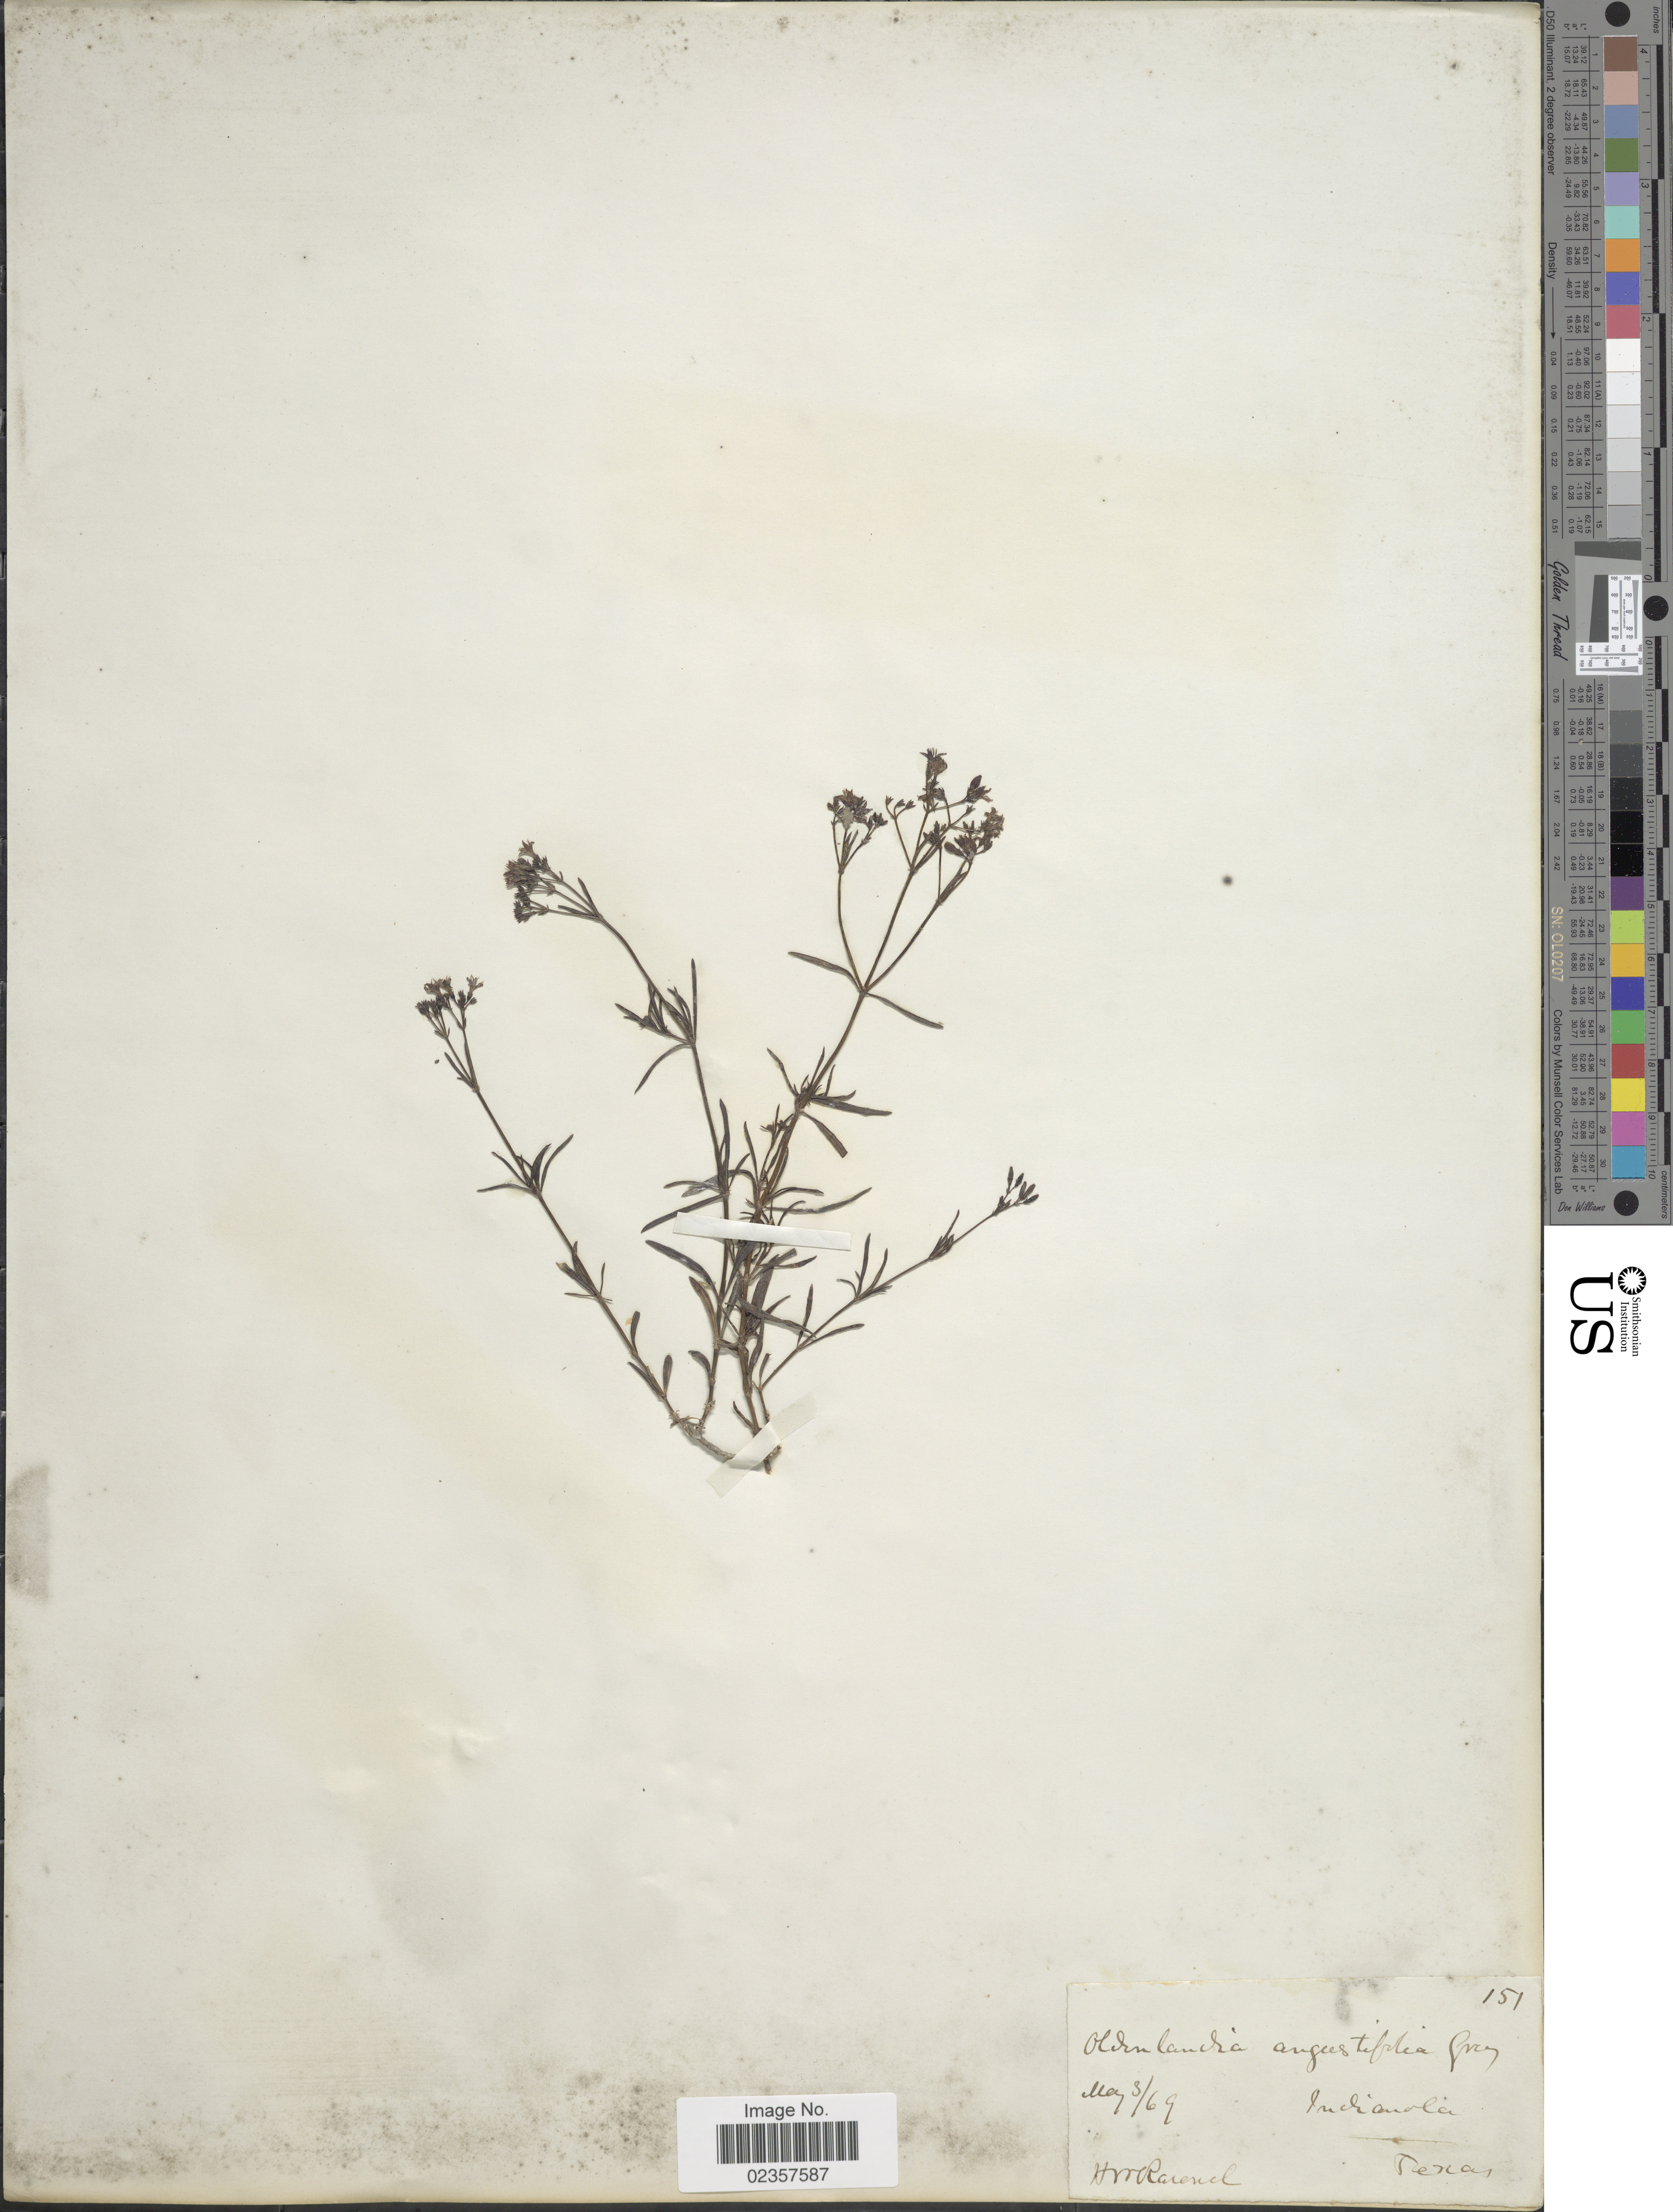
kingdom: Plantae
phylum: Tracheophyta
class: Magnoliopsida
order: Gentianales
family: Rubiaceae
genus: Houstonia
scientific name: Houstonia nigricans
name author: (Lam.) Fernald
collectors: H. Ravenel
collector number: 151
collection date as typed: Transcribed d/m/y: 3/5/69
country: United States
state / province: Texas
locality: Indianola